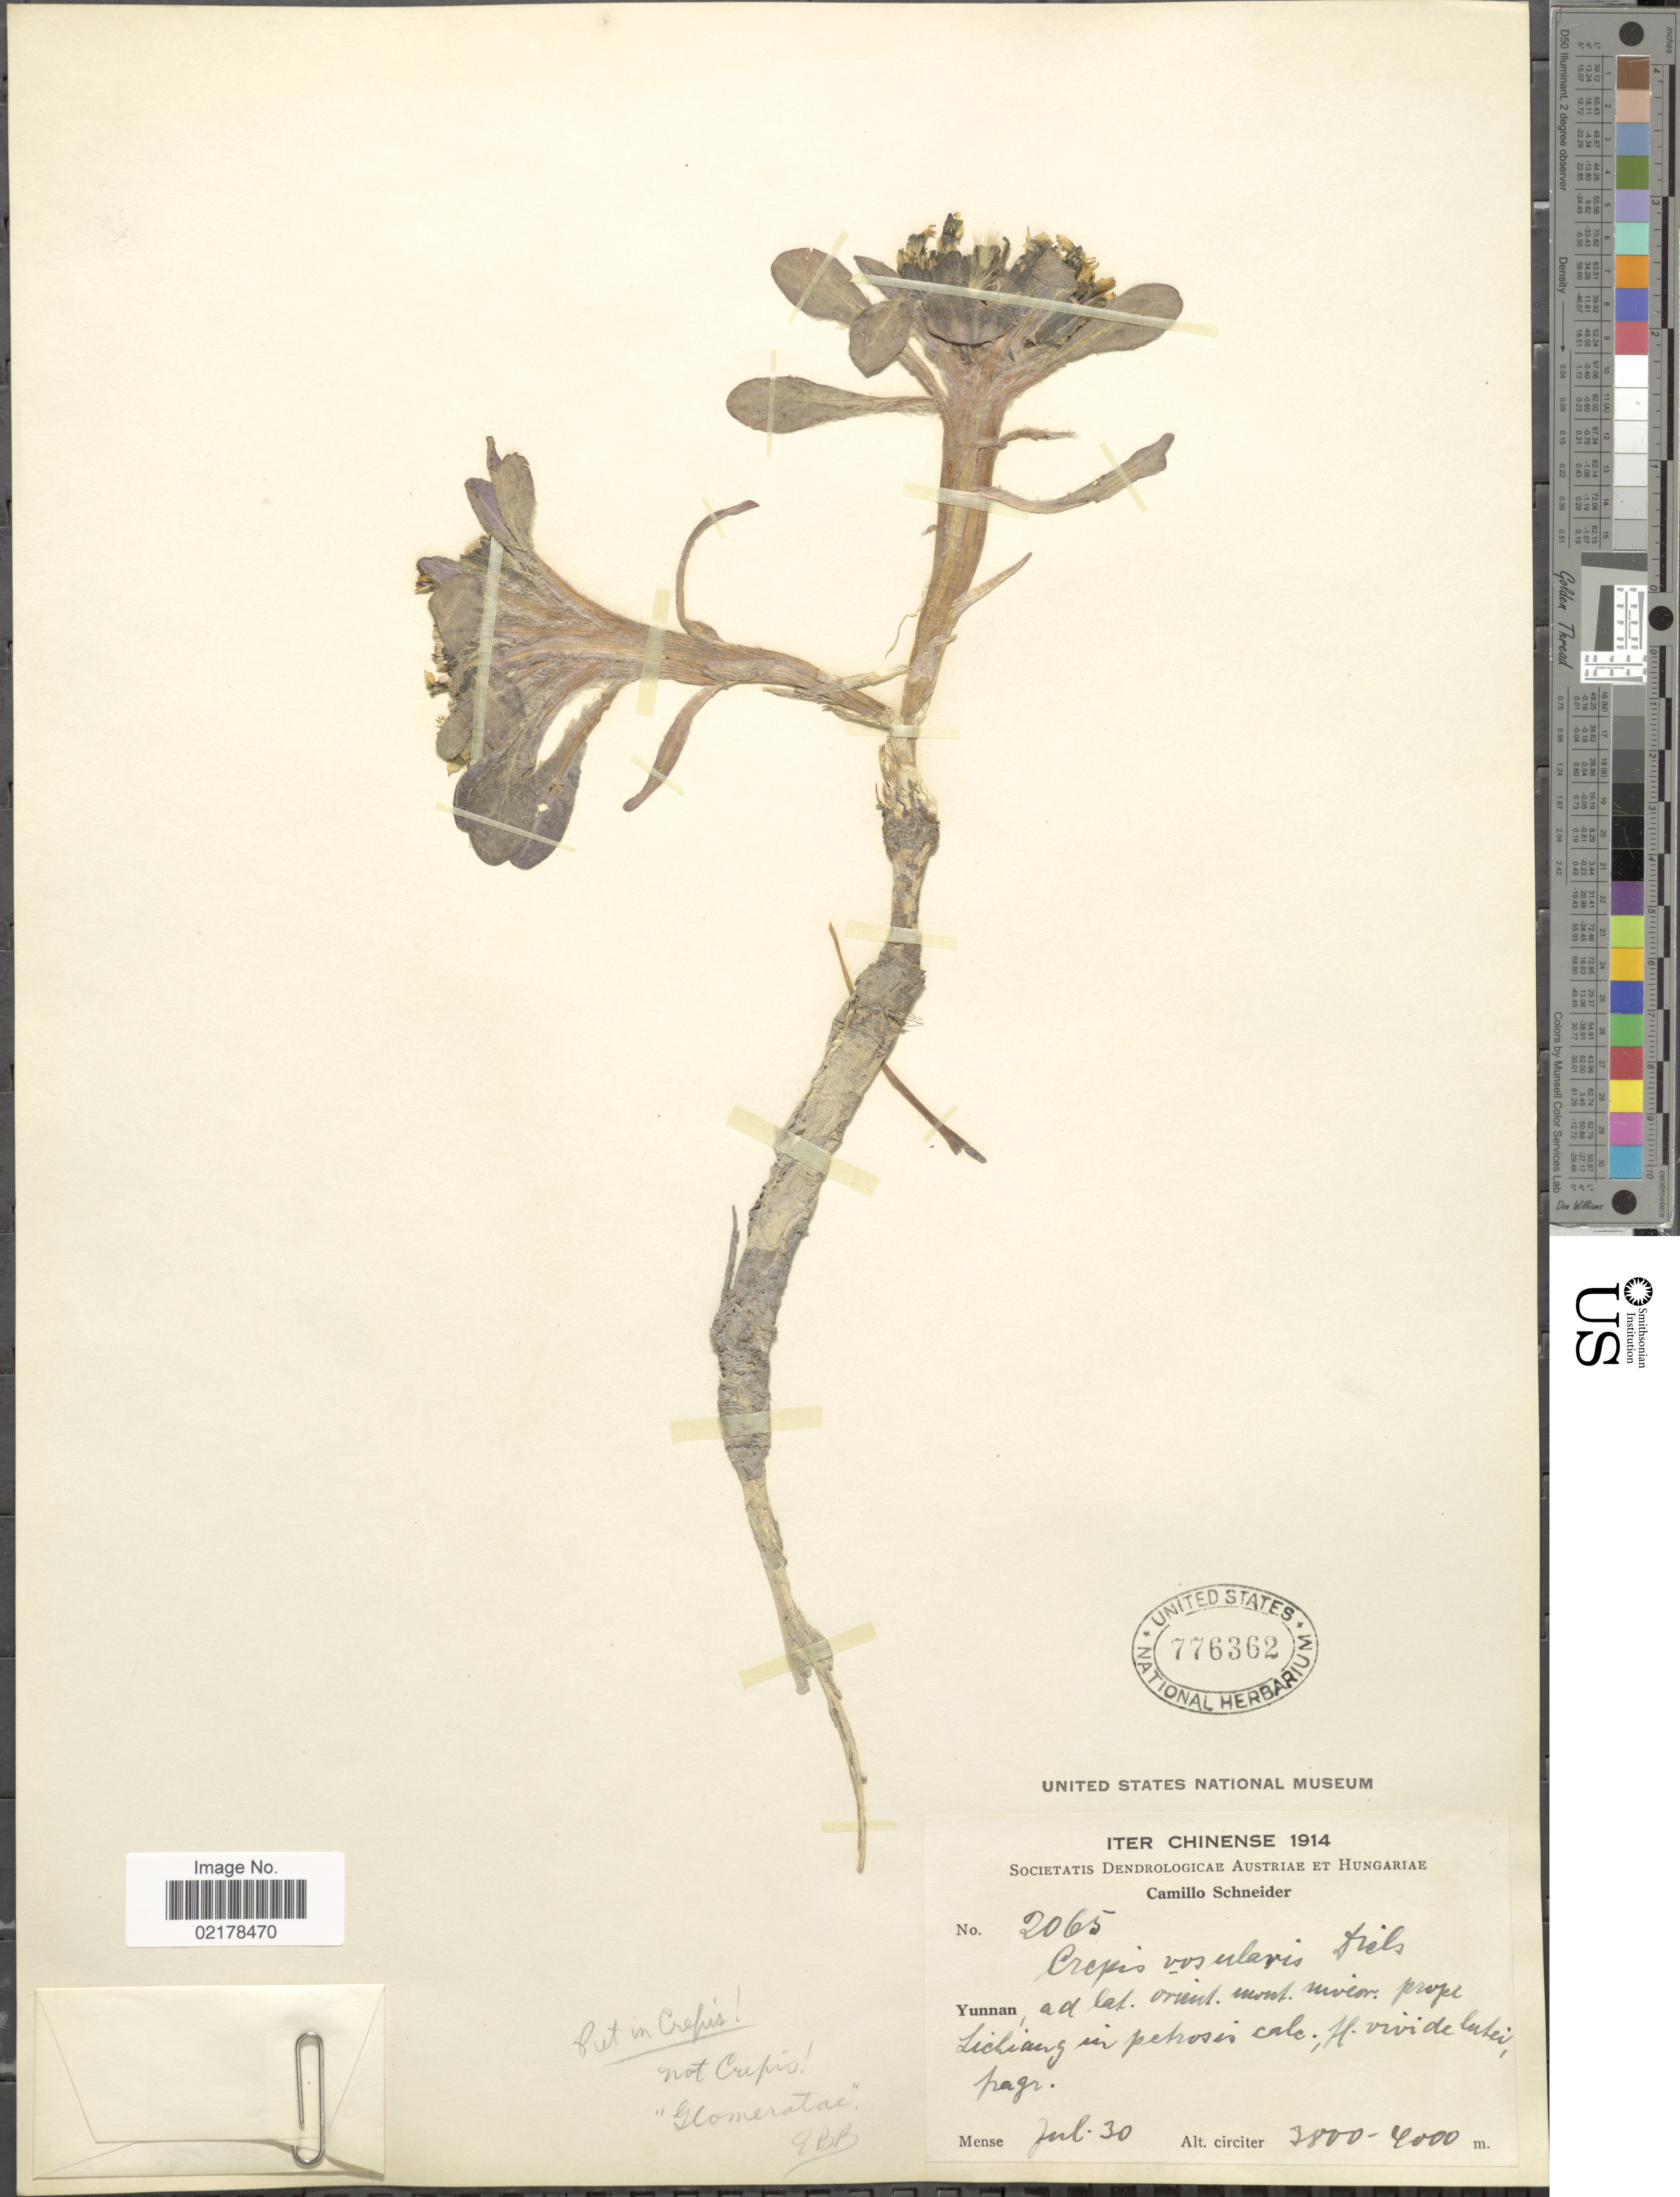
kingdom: Plantae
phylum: Tracheophyta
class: Magnoliopsida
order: Asterales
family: Asteraceae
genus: Soroseris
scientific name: Soroseris glomerata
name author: (Decne.) Stebbins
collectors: C. K. Schneider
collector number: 2065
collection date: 1914-07-30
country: China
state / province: Yunnan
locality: Ad lat. orient mont rivier prope Lichiang in petrosis calc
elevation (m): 3800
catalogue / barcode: US 776362